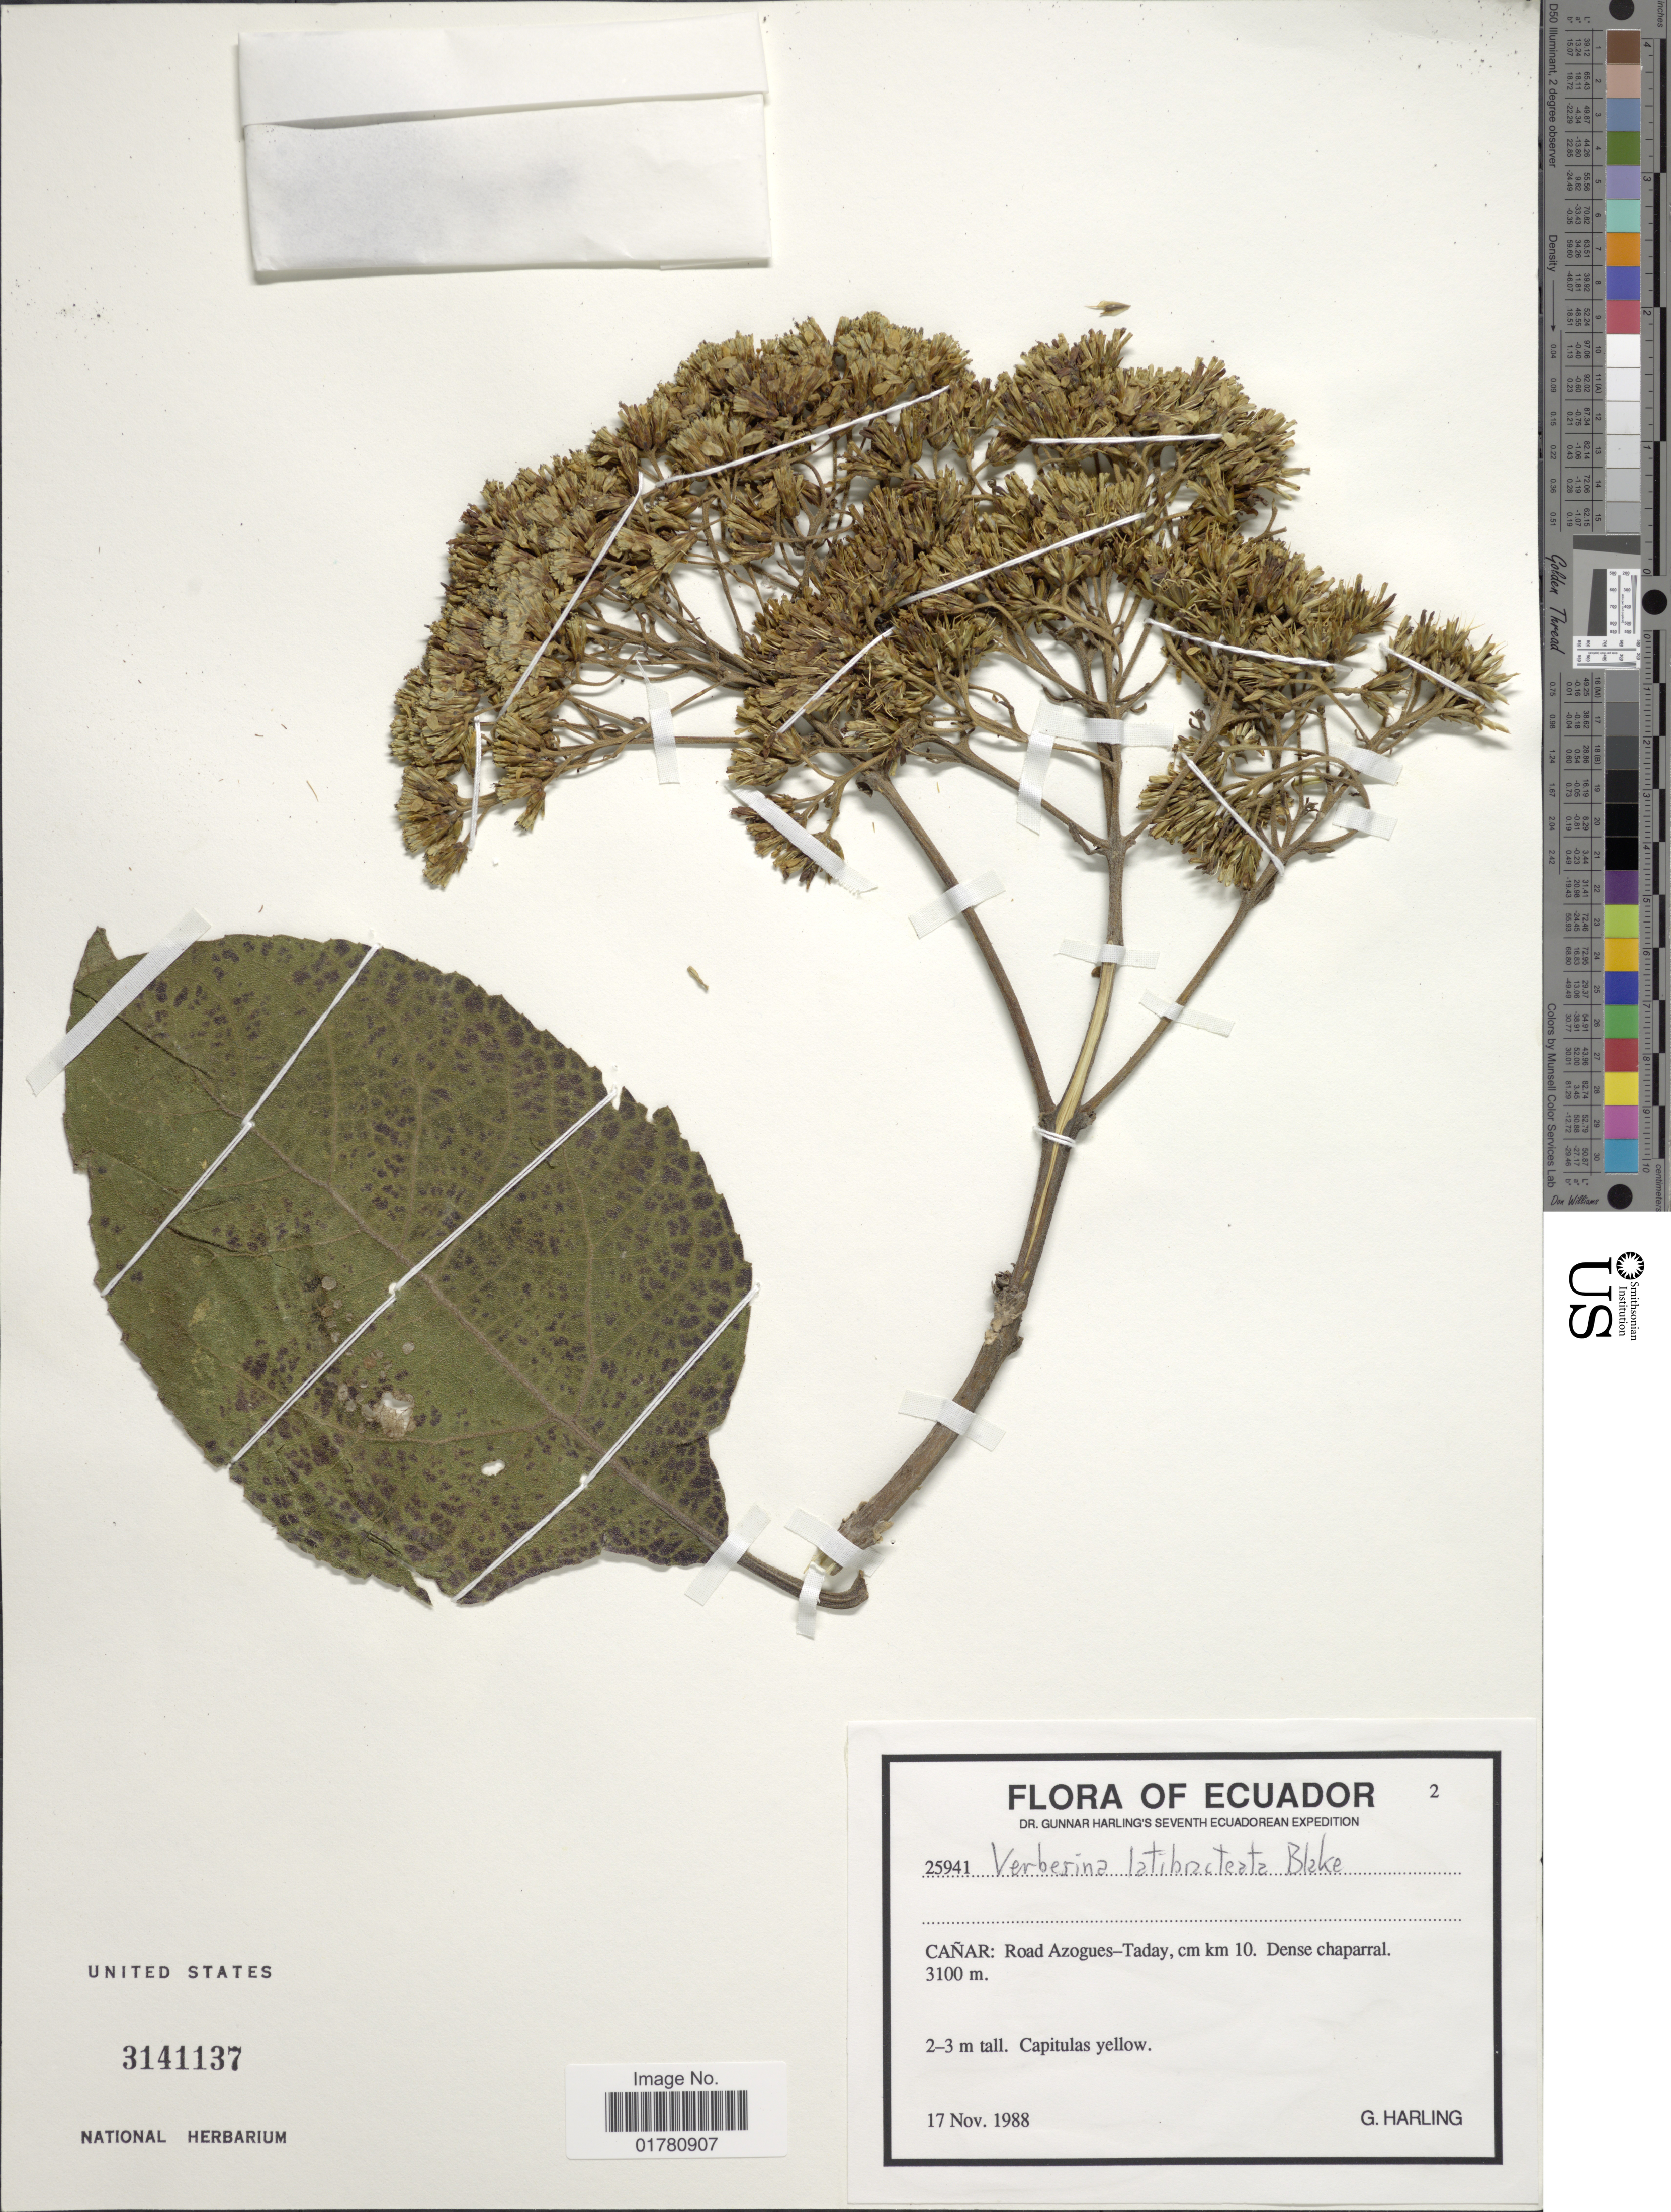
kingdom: Plantae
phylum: Tracheophyta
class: Magnoliopsida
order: Asterales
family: Asteraceae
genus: Verbesina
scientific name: Verbesina latisquama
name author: S.F. Blake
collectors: G. Harling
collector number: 25941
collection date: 1988-11-17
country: Ecuador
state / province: Cañar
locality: Road Azogues-Taday, ca km 10. Dense chaparal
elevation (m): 3100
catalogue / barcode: US 3141137